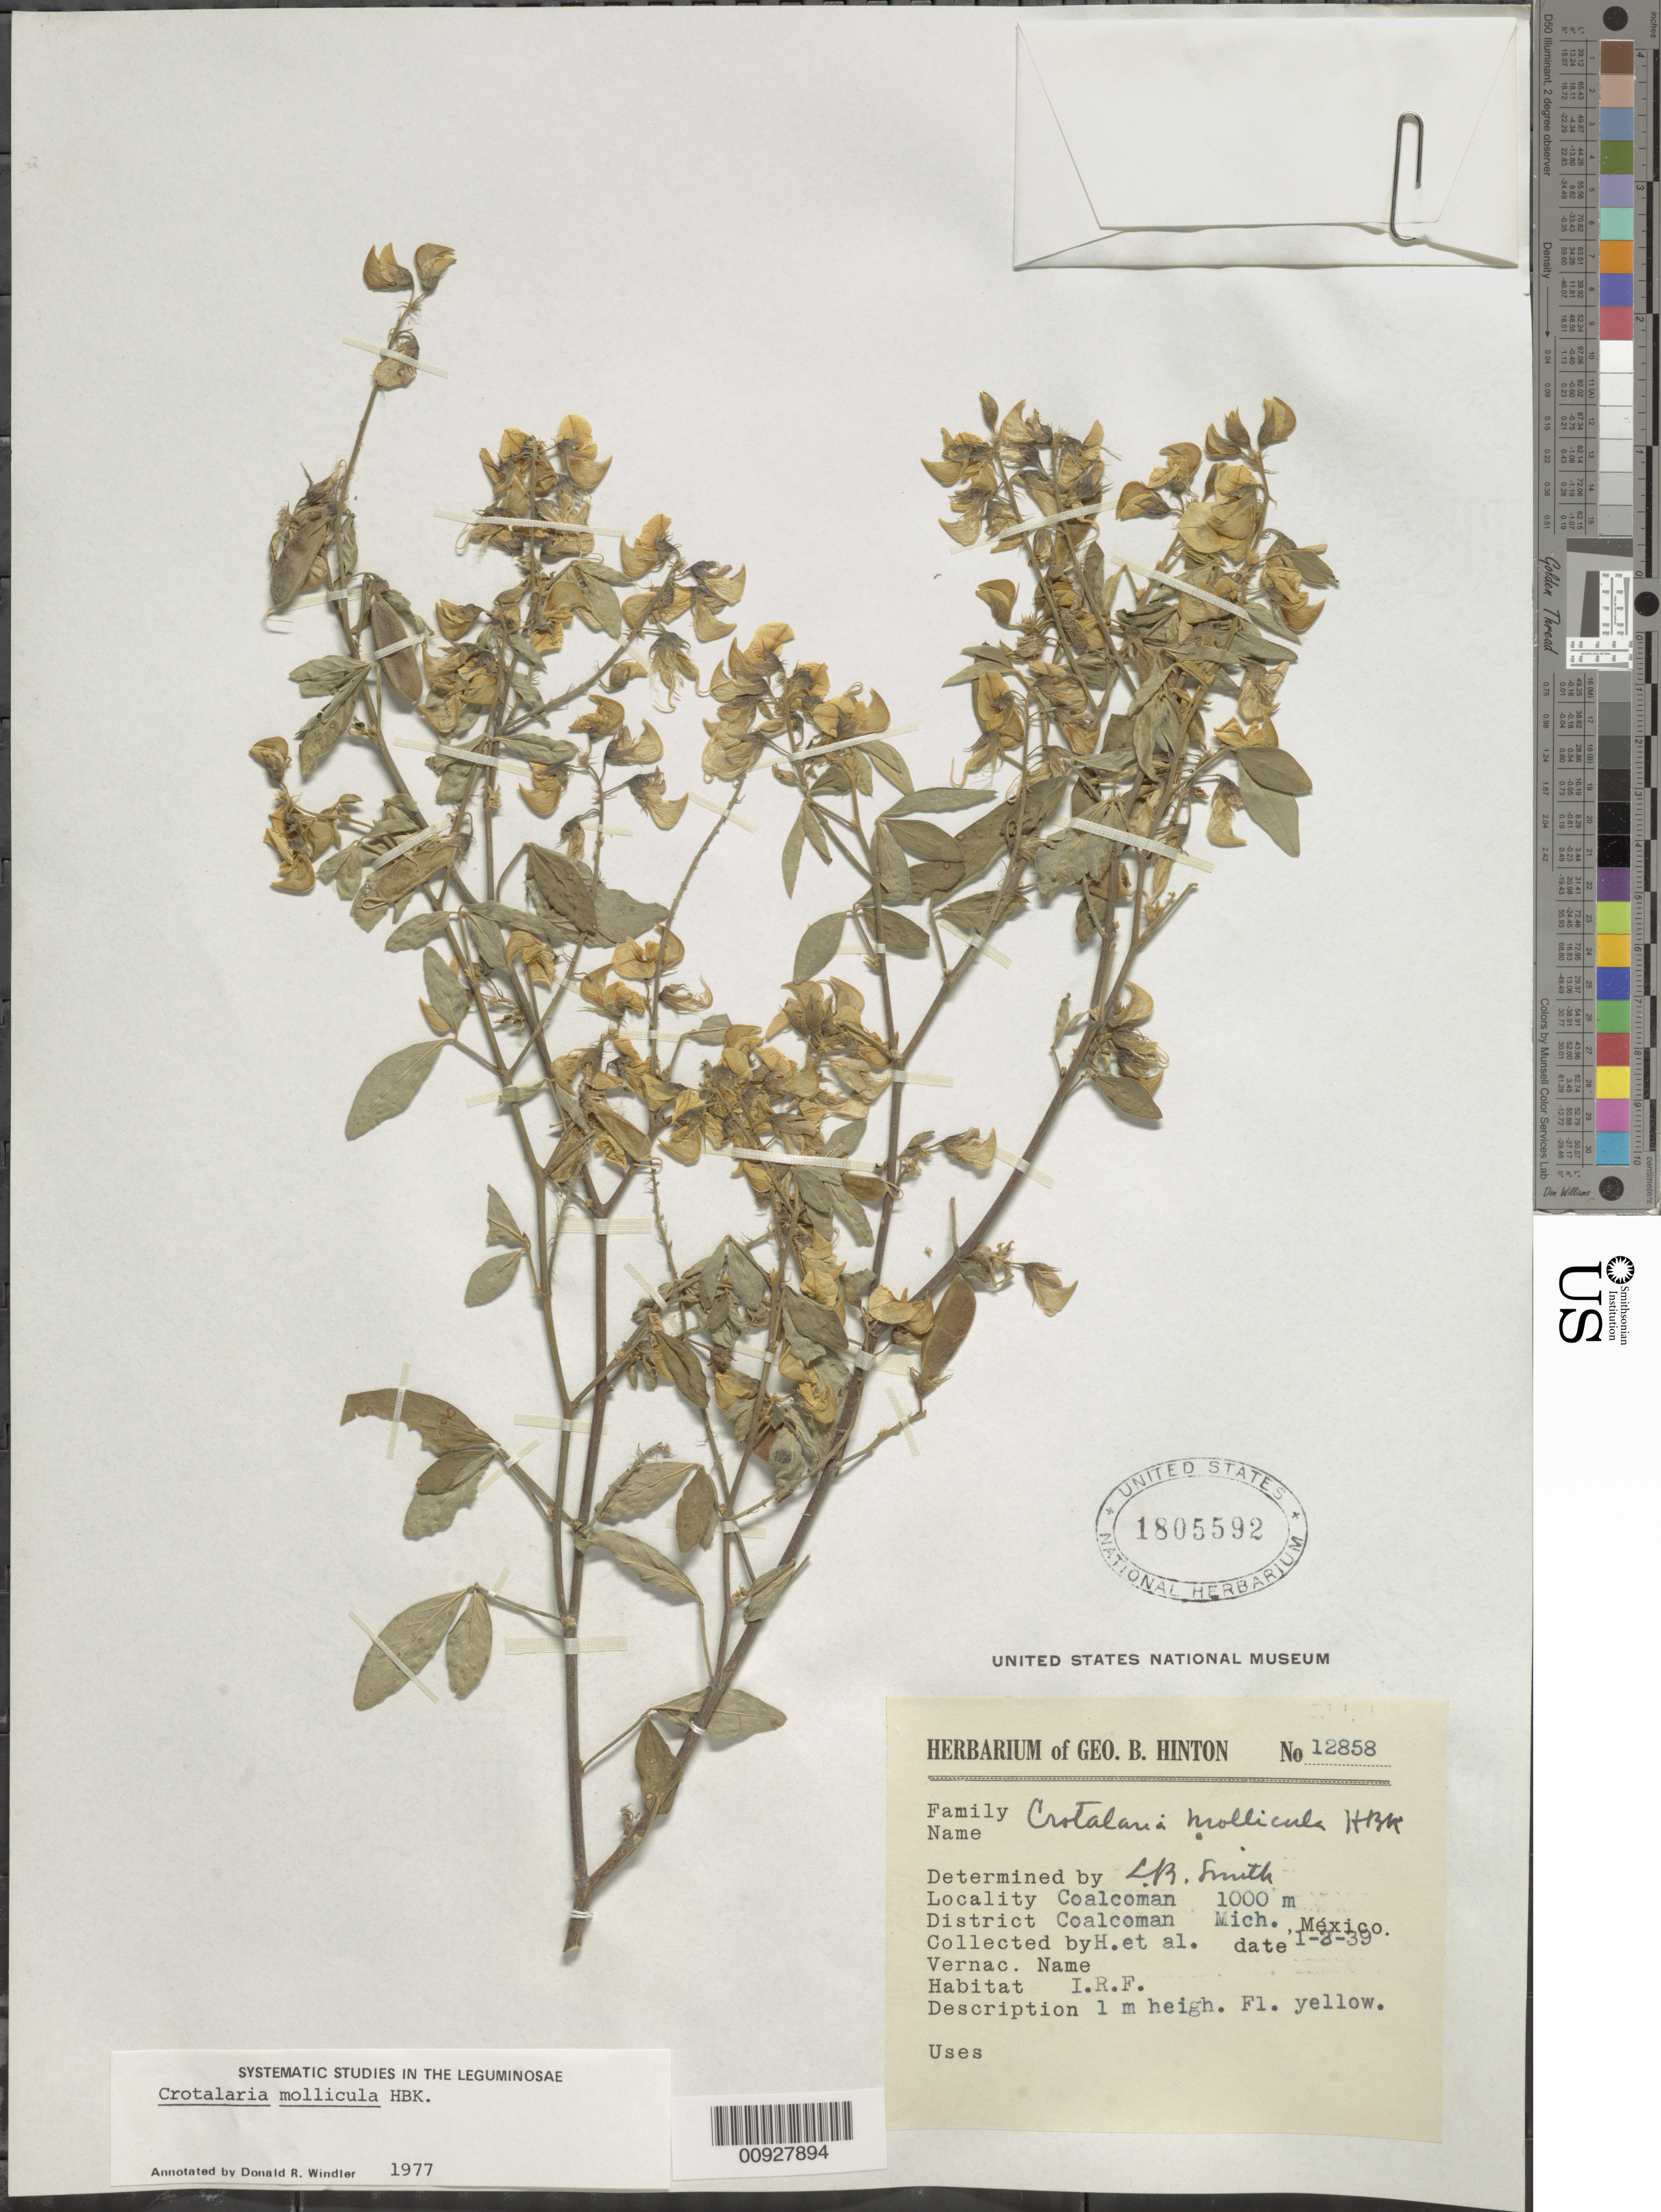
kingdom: Plantae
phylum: Tracheophyta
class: Magnoliopsida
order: Fabales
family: Fabaceae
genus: Crotalaria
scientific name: Crotalaria mollicula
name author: Kunth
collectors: G. B. Hinton & et al.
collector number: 12858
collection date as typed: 03 Jan 1939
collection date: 1939-01-03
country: Mexico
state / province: Michoacán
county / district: Coalcomán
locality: Coalcomán, District Coalcomán, Michoacán.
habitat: I.R.F.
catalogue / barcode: US 1805592